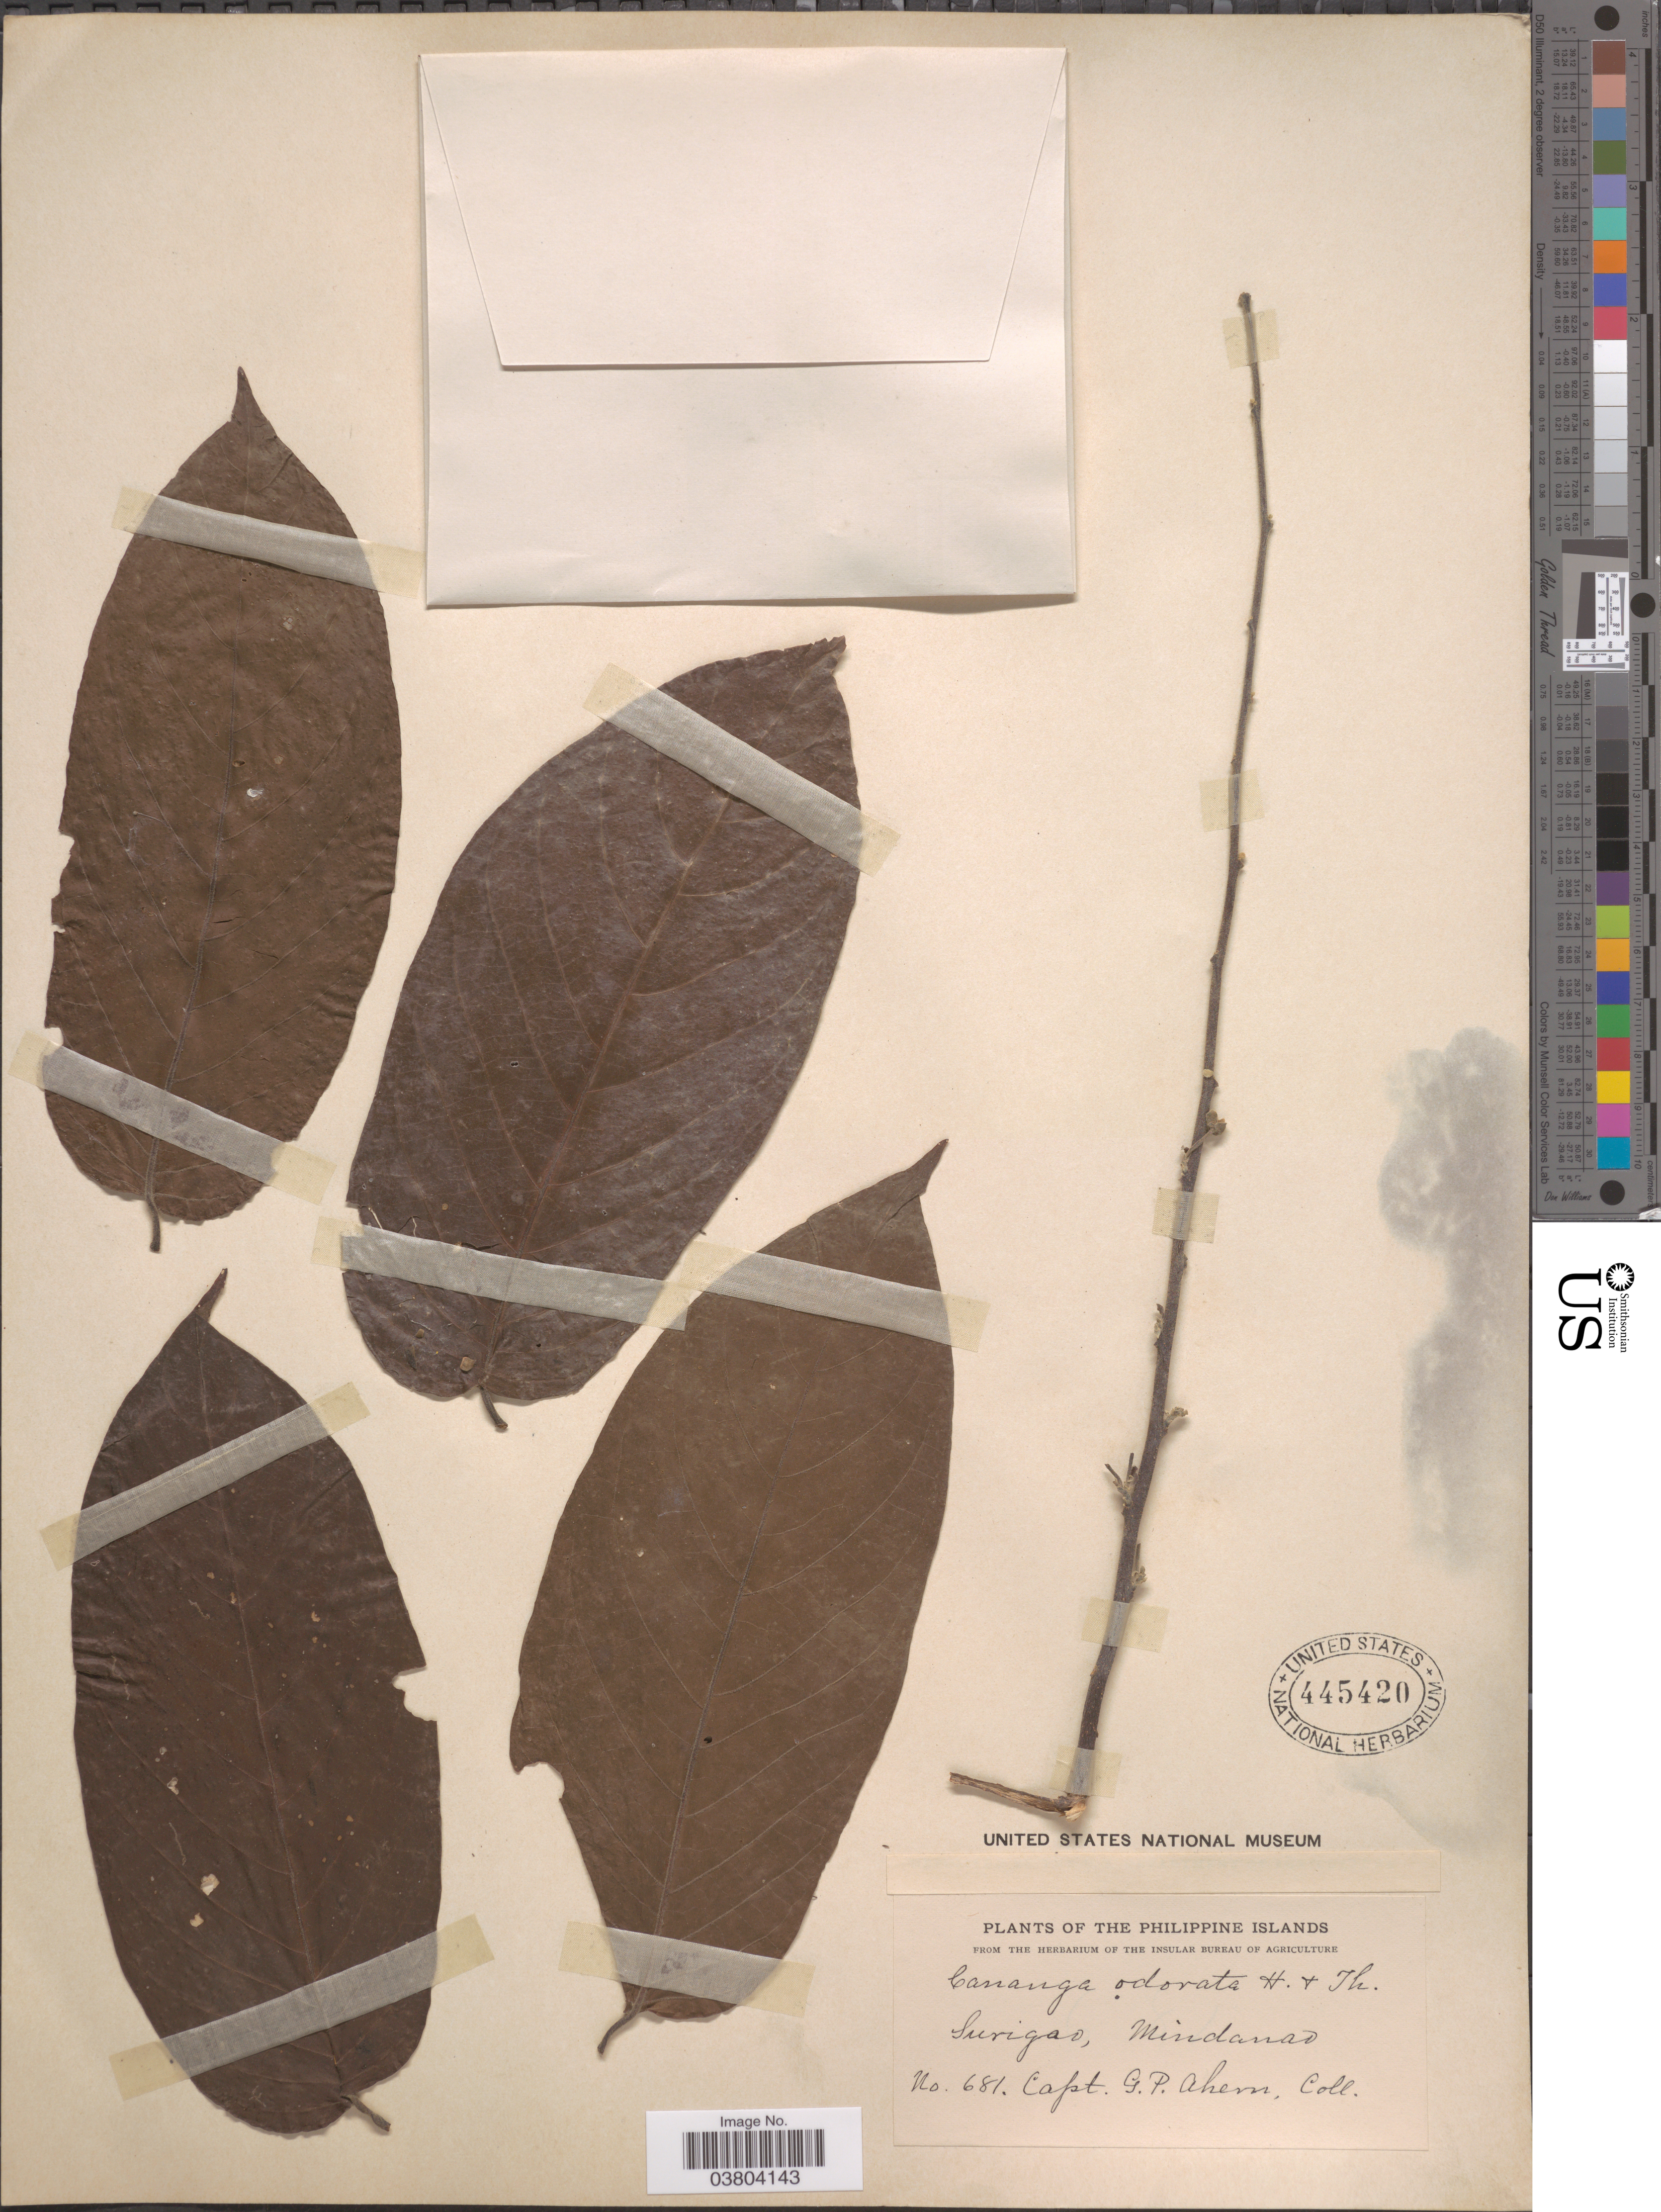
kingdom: Plantae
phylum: Tracheophyta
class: Magnoliopsida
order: Magnoliales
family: Annonaceae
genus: Cananga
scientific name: Cananga odorata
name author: (Lam.) Hook. f. & Thomson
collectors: G. Ahern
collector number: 681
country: Philippines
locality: The Philippine Islands. Surigao, Mindanao.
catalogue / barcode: US 445420